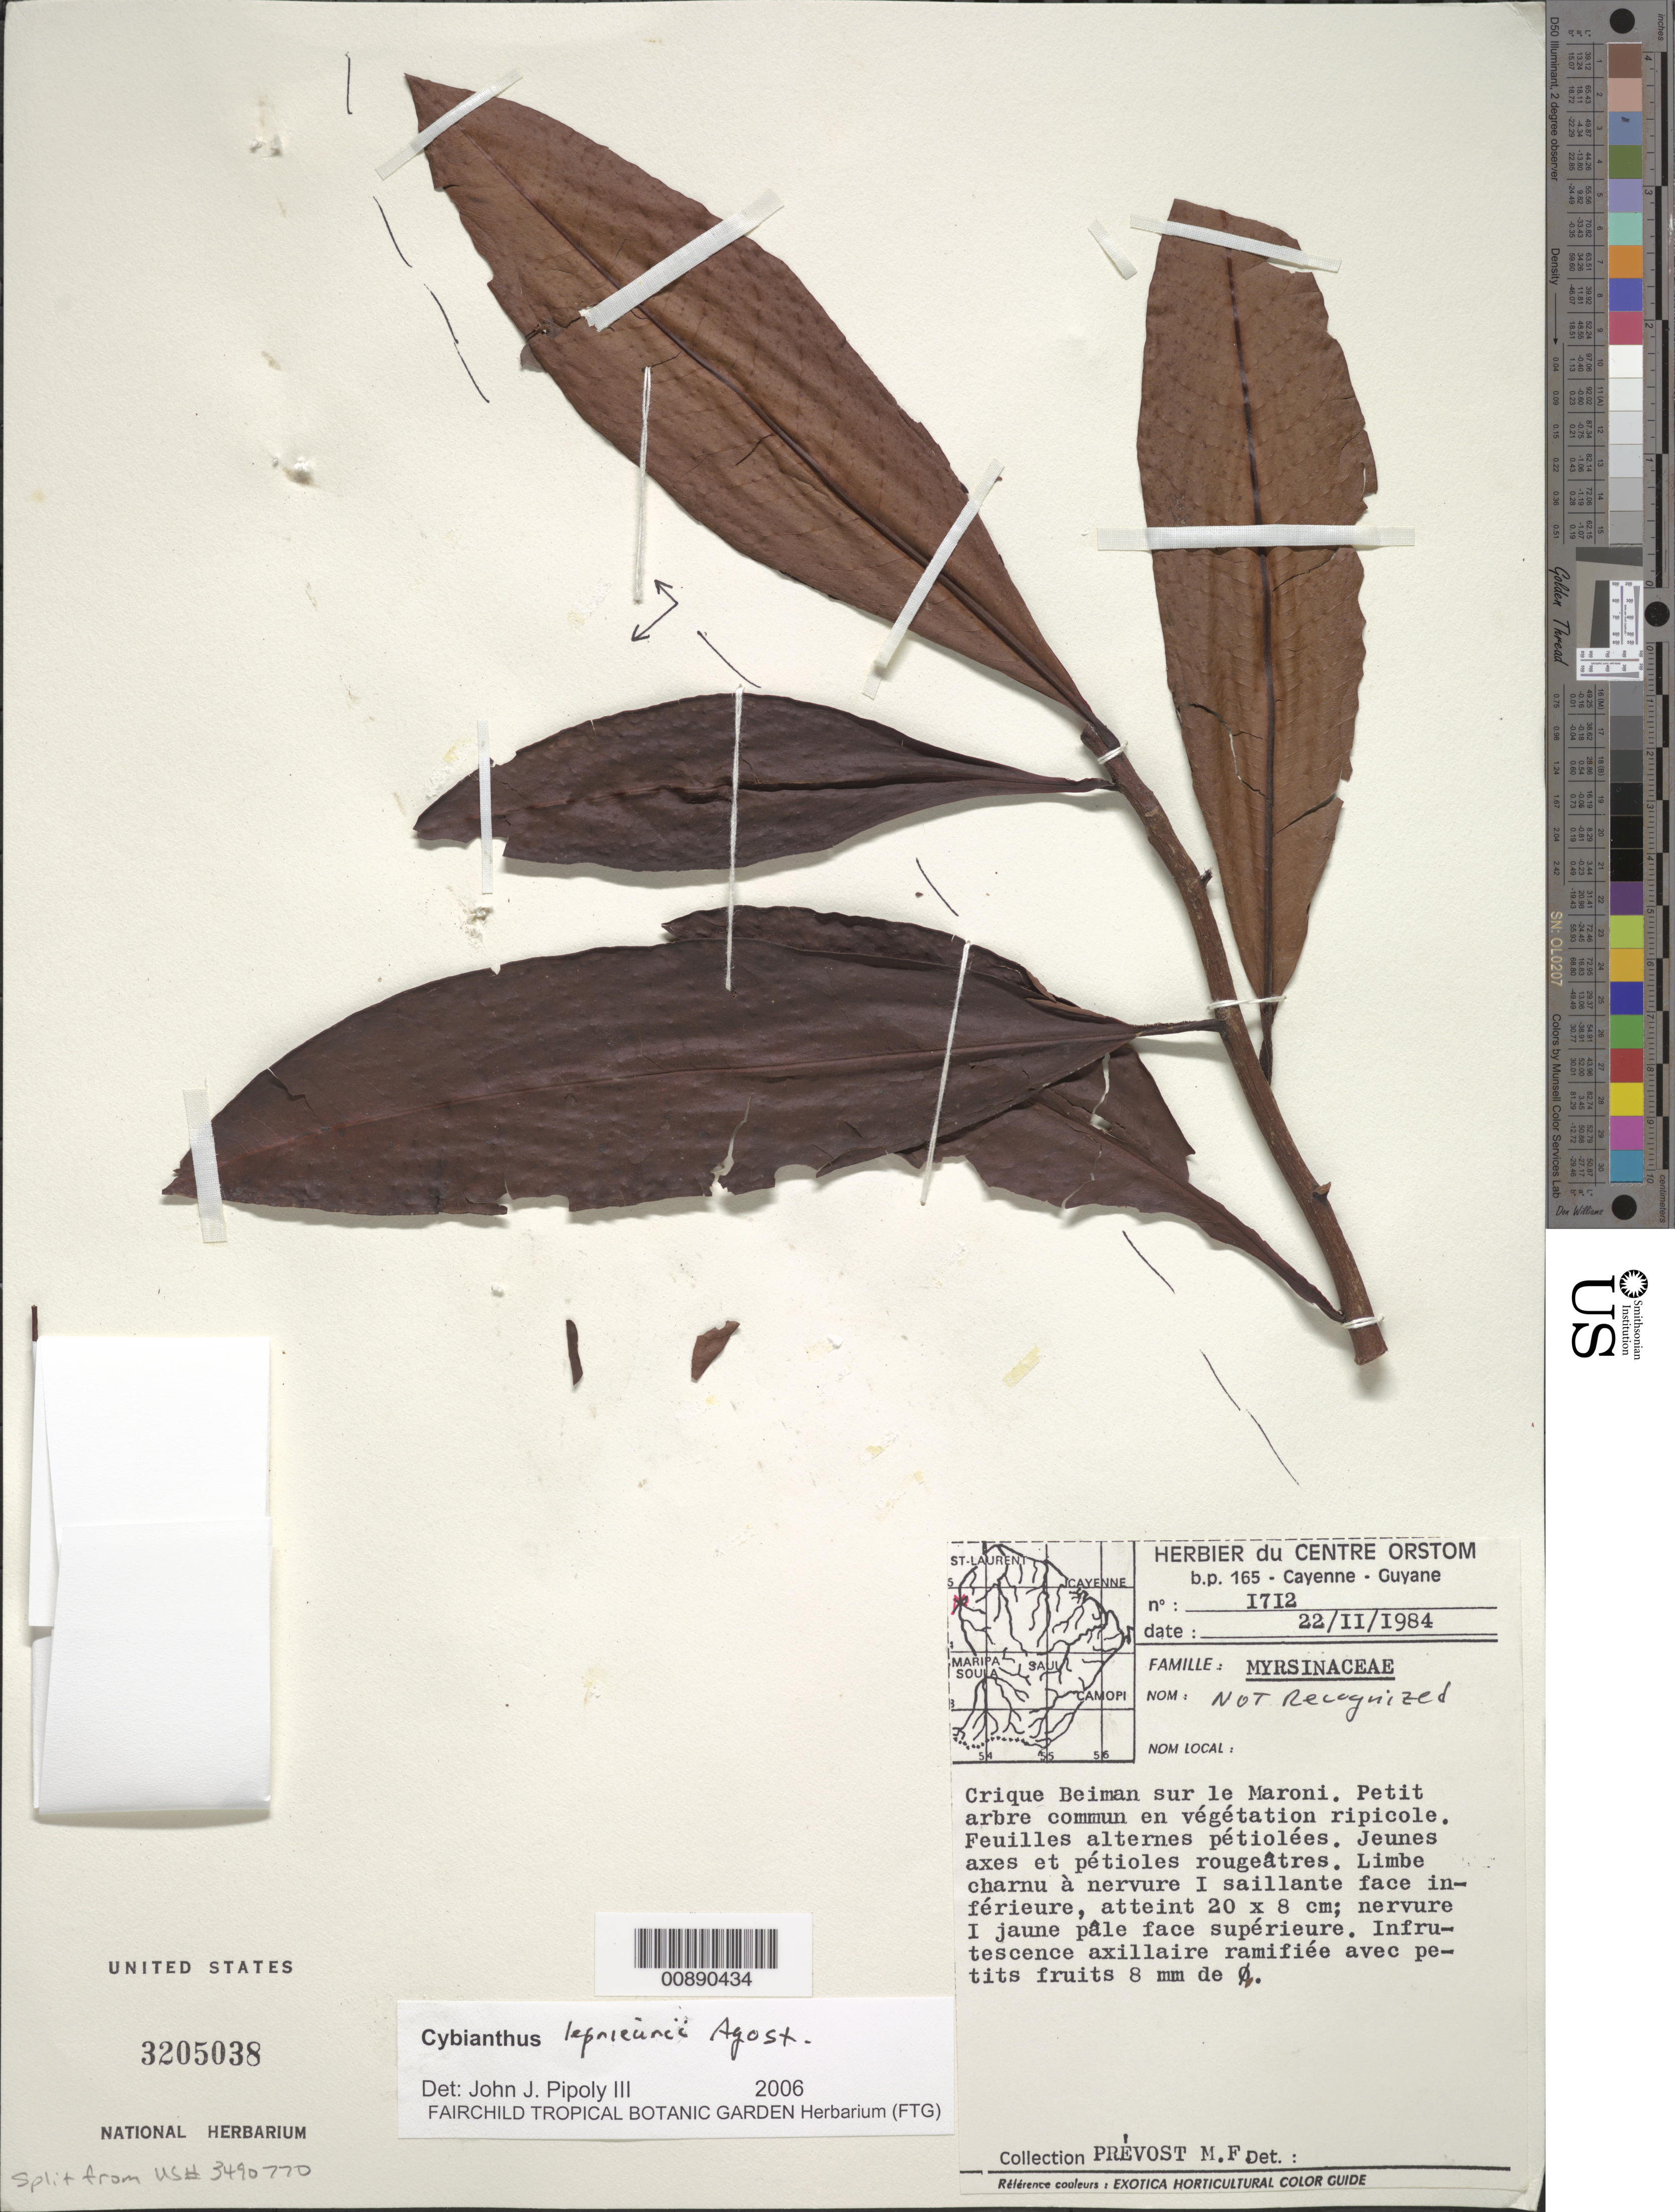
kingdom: Plantae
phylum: Tracheophyta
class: Magnoliopsida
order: Ericales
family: Primulaceae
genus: Cybianthus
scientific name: Cybianthus leprieurii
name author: G. Agostini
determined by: Pipoly, J. J., III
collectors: M.-F. Prévost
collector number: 1712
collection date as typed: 22-Feb-84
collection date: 1984-02-22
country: French Guiana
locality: Crique Beiman, sur le Maroni R.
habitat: Végétation ripicole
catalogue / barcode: US 3205038